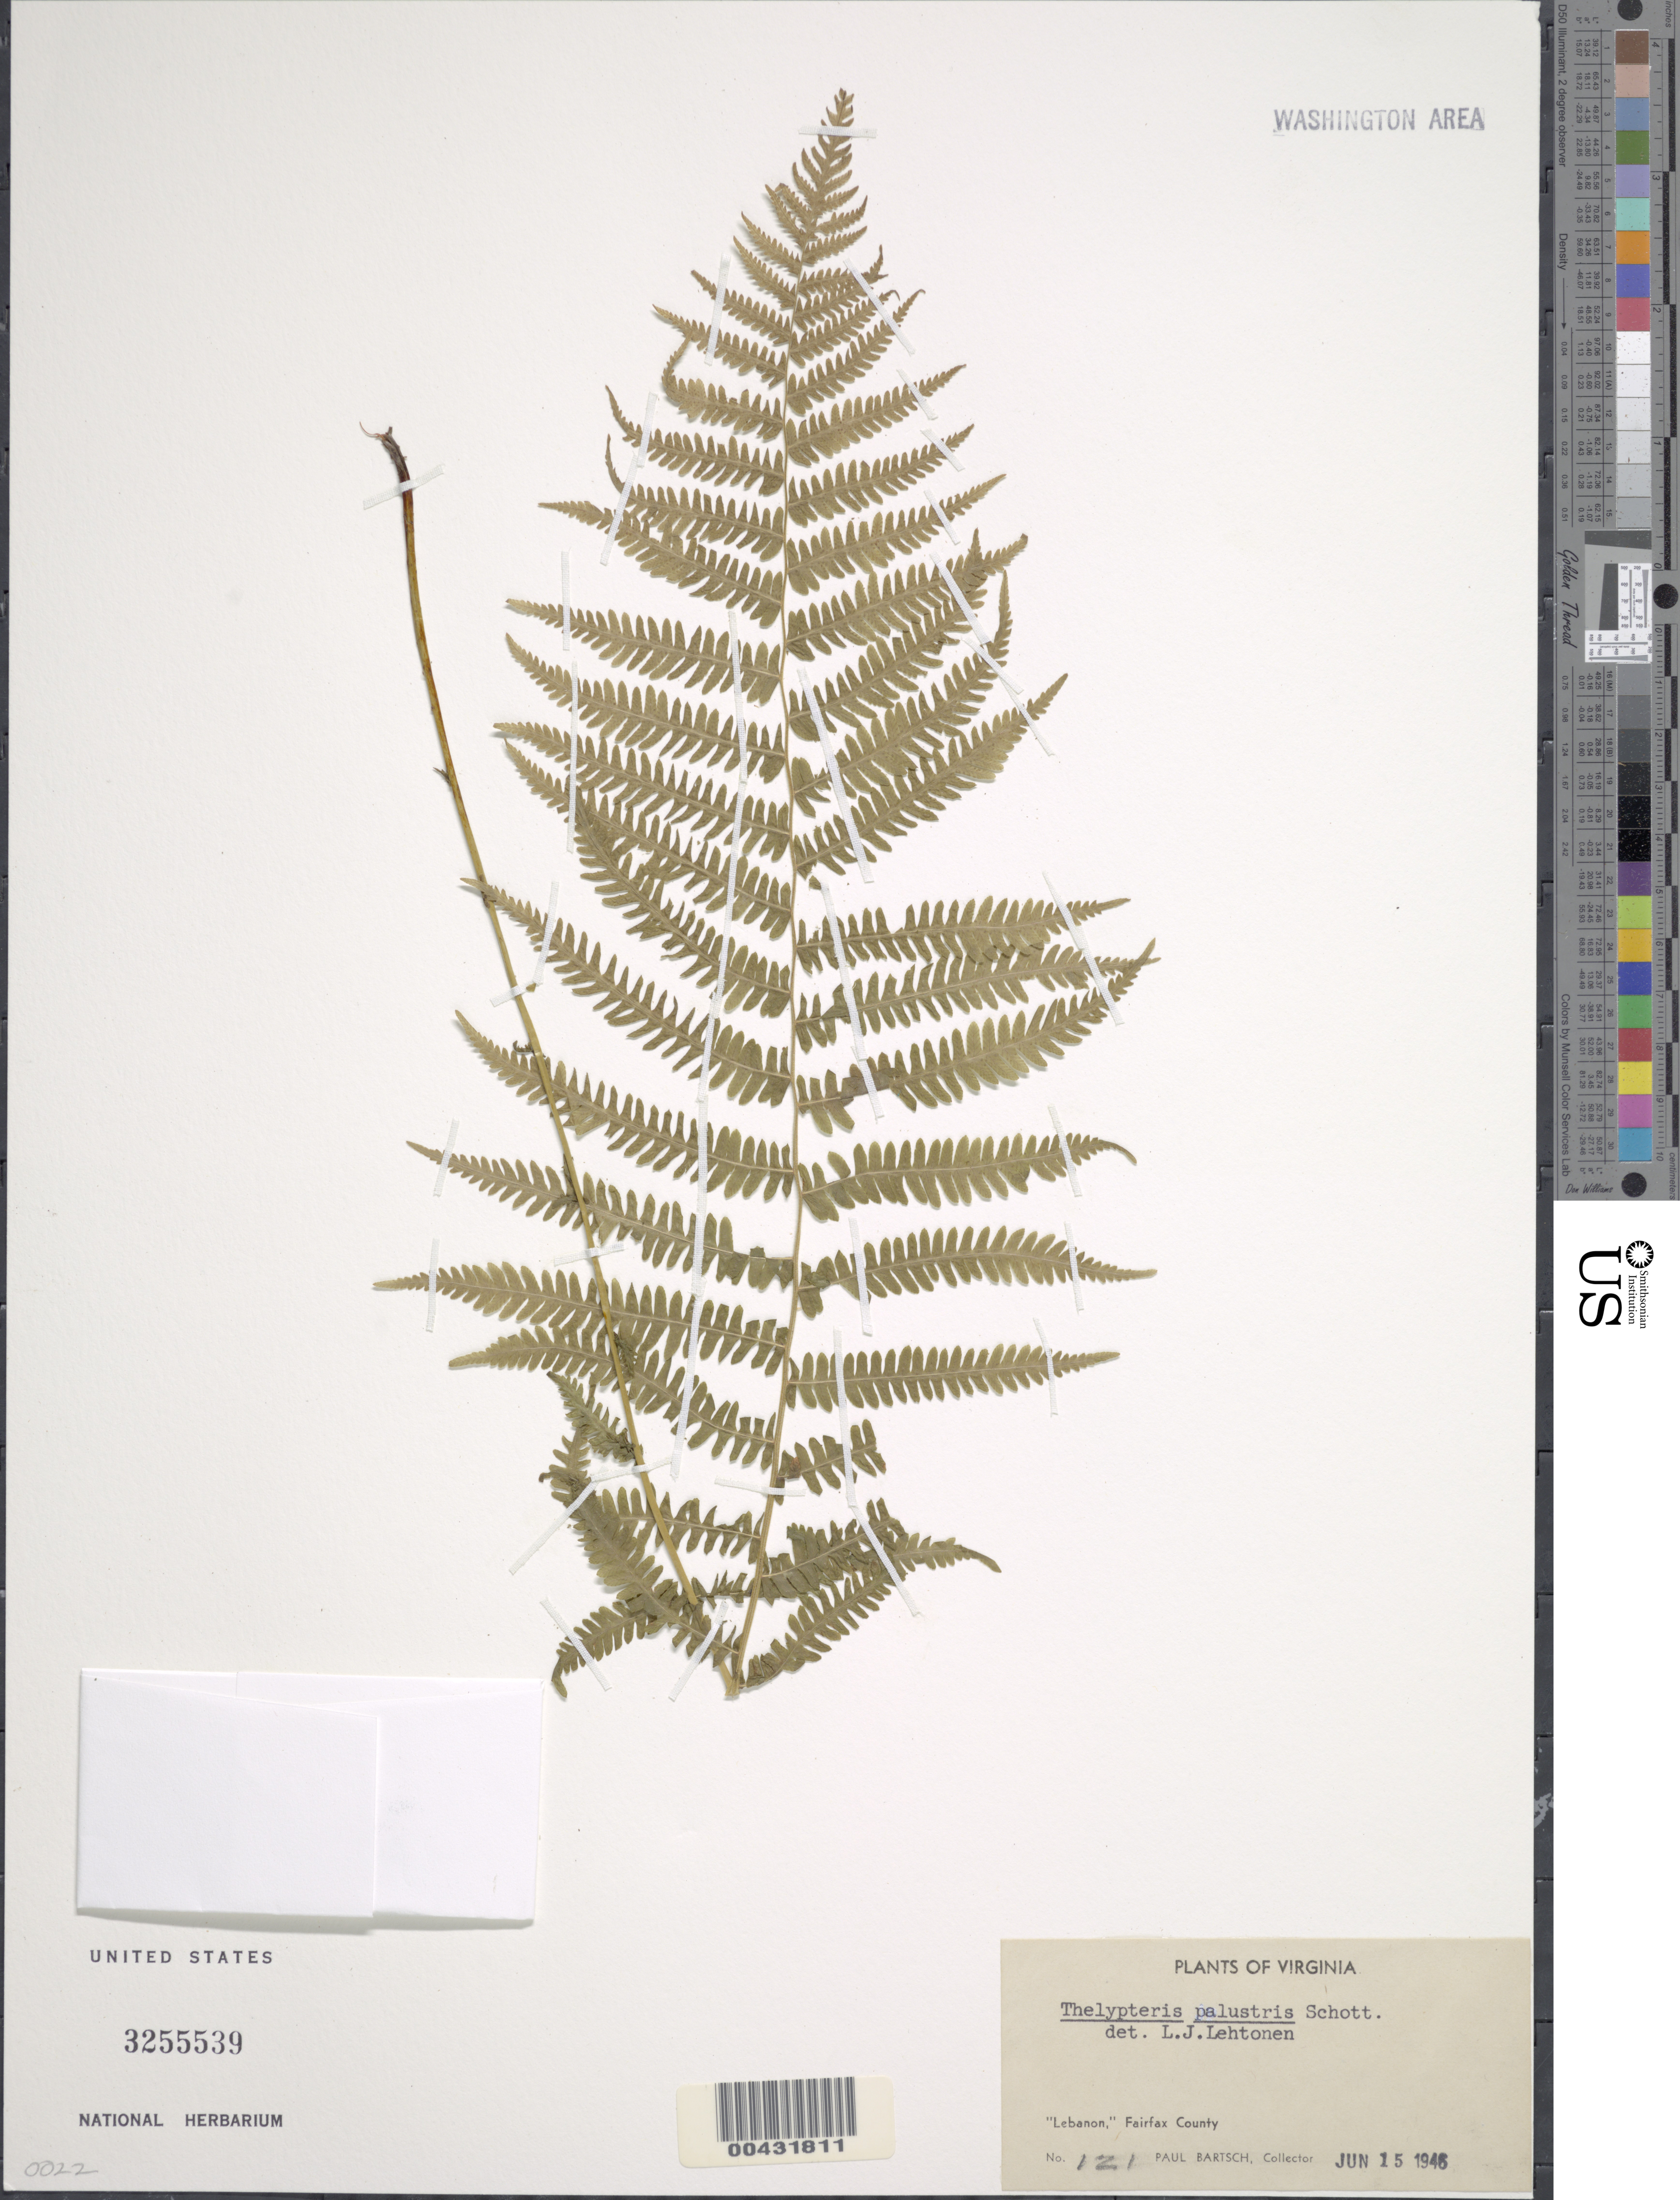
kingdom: Plantae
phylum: Tracheophyta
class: Polypodiopsida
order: Polypodiales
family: Thelypteridaceae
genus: Thelypteris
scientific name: Thelypteris palustris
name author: (Salisb.) Schott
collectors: P. Bartsch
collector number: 121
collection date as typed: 15 Jun 1946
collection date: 1946-06-15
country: United States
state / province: Virginia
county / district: Fairfax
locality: Lebanon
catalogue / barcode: US 3255539